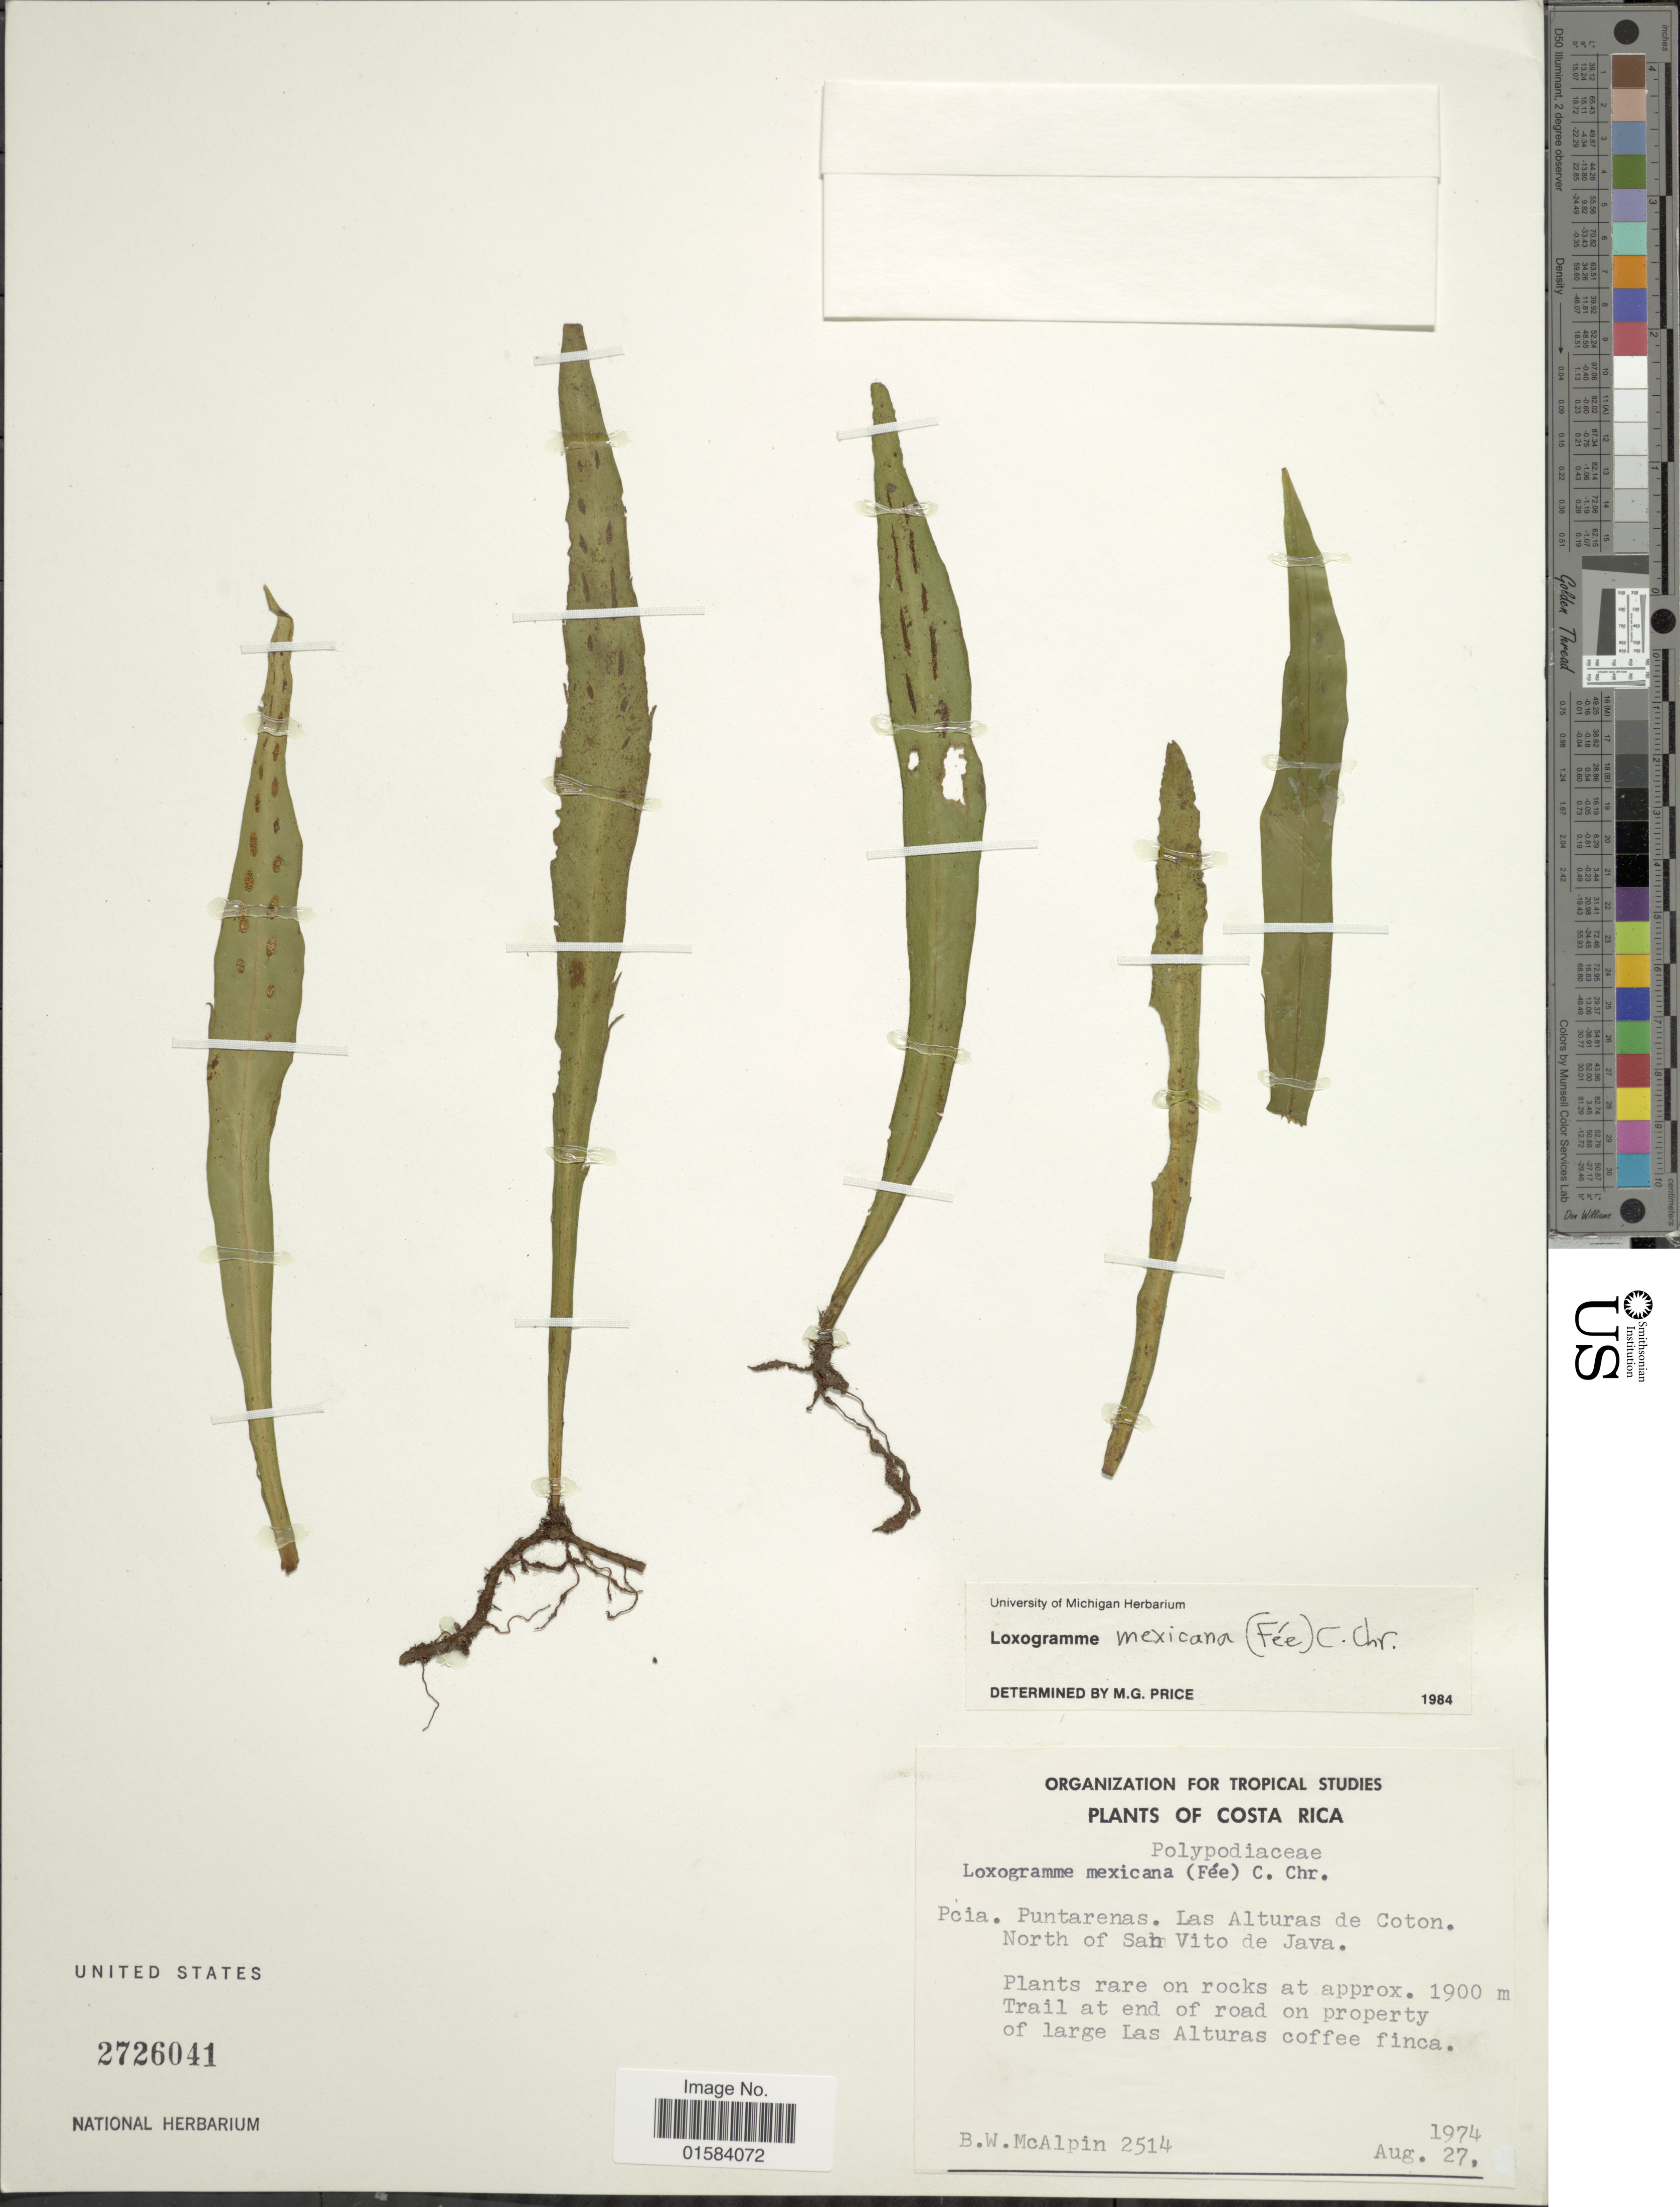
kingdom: Plantae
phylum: Tracheophyta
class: Polypodiopsida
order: Polypodiales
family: Polypodiaceae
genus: Loxogramme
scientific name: Loxogramme mexicana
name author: (Fée) C. Chr.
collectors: B. W. McAlpin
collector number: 2514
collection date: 1974-08-27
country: Costa Rica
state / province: Puntarenas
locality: Las Alturas de Coton. North of San Vito de Java. Trail at end of road property of Large Las Alturas coffee finca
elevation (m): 1900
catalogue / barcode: US 2726041